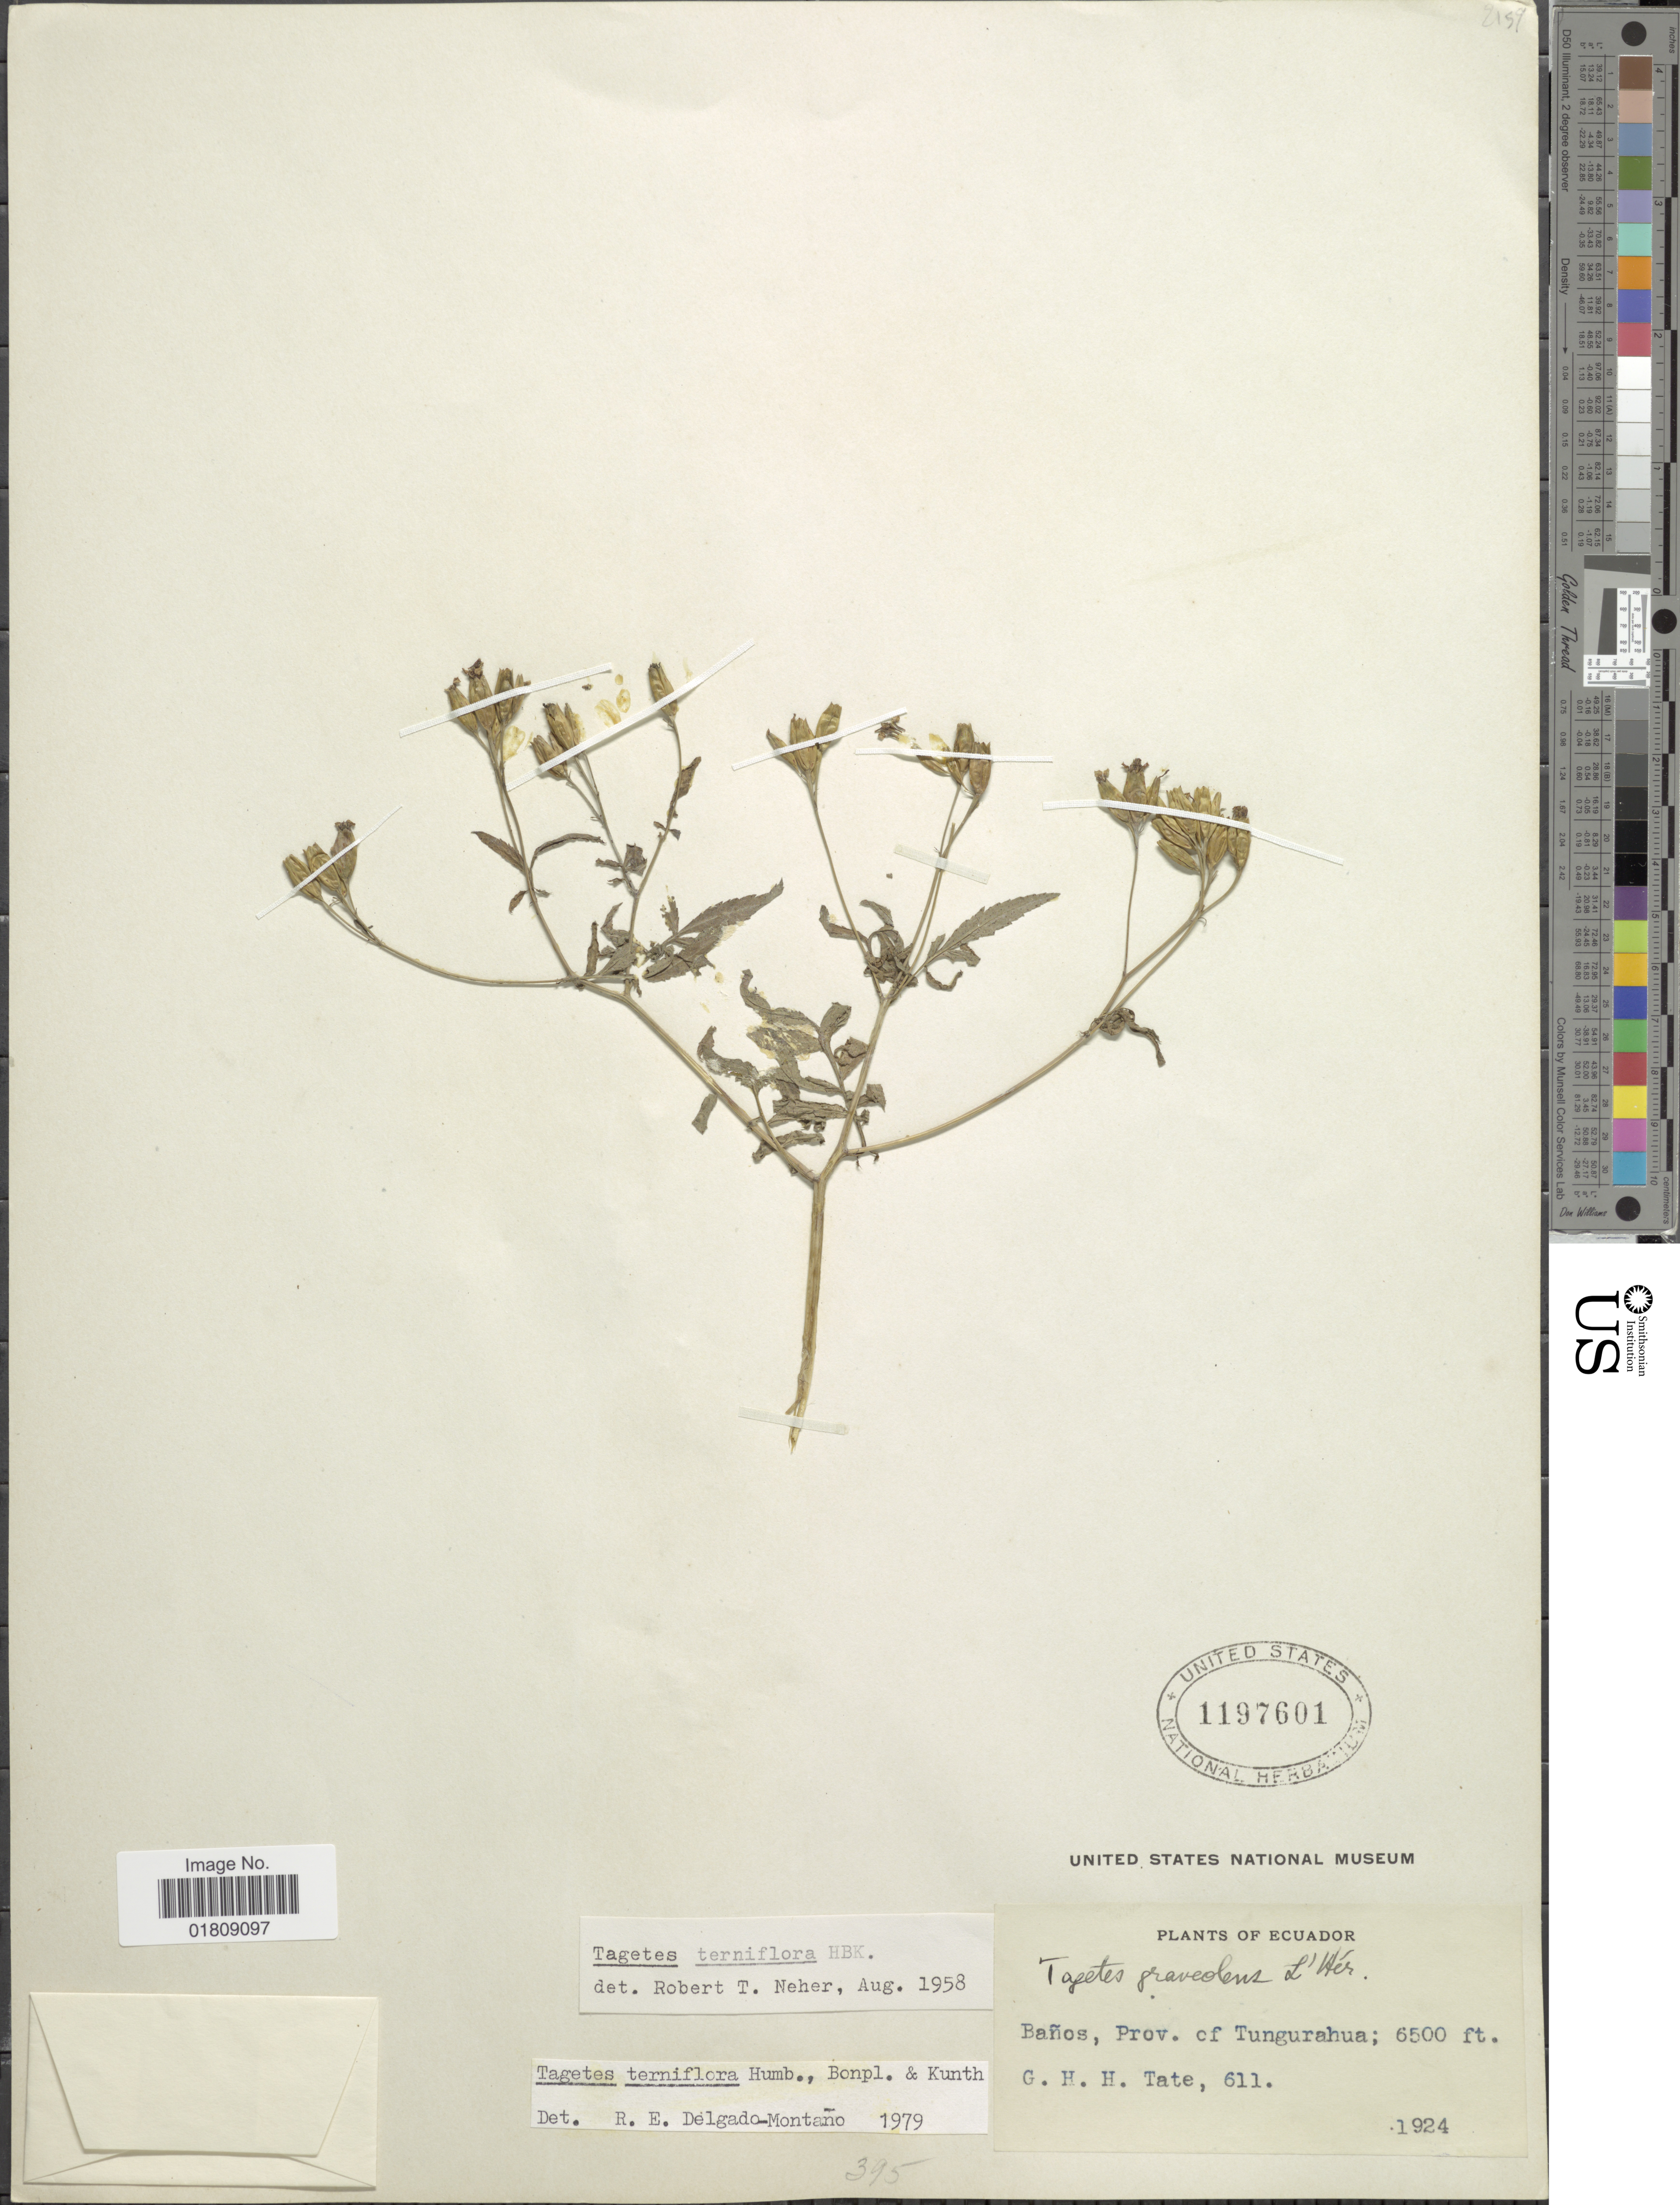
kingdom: Plantae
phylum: Tracheophyta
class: Magnoliopsida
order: Asterales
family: Asteraceae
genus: Tagetes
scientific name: Tagetes terniflora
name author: Kunth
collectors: G. H. H.Tate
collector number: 611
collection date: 1924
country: Ecuador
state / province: Tungurahua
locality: Banos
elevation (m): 1981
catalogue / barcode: US 1197601